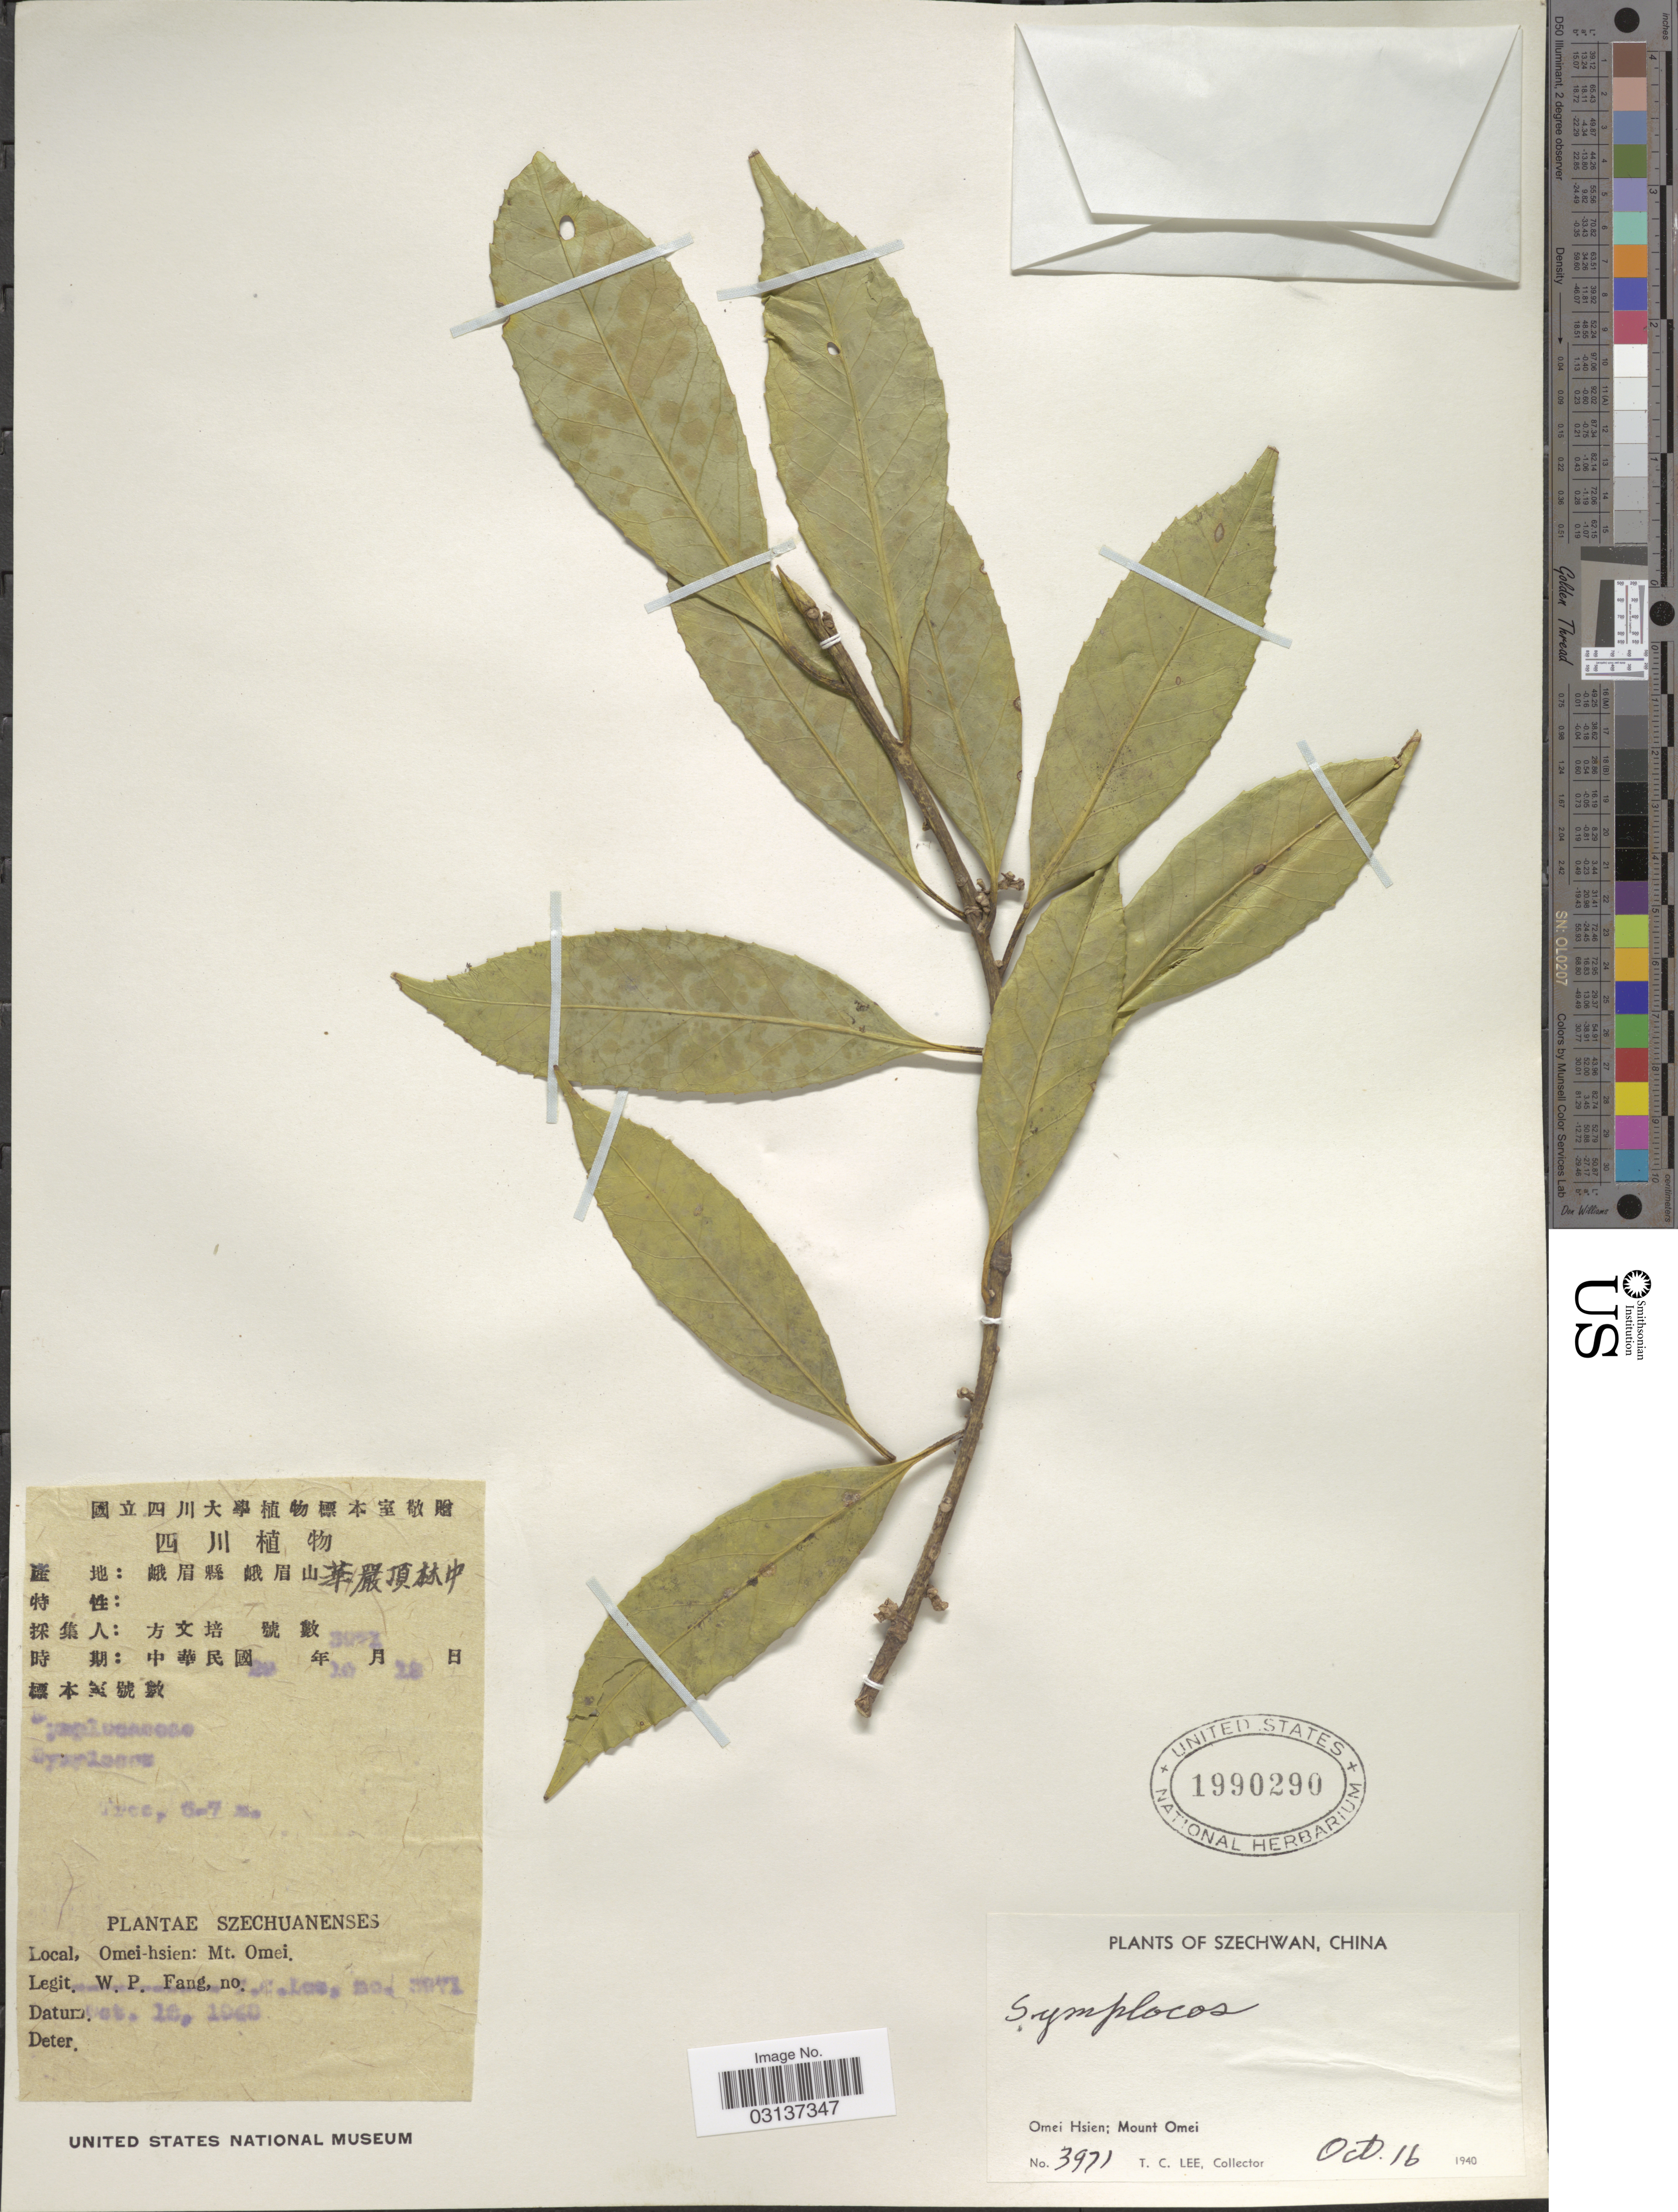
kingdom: Plantae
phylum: Tracheophyta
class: Magnoliopsida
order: Ericales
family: Symplocaceae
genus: Symplocos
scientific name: Symplocos sp.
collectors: T. Lee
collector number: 3971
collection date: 1940-10-16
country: China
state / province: Sichuan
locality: Szechwan. Omei Hsien; Mount Omei.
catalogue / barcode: US 1990290